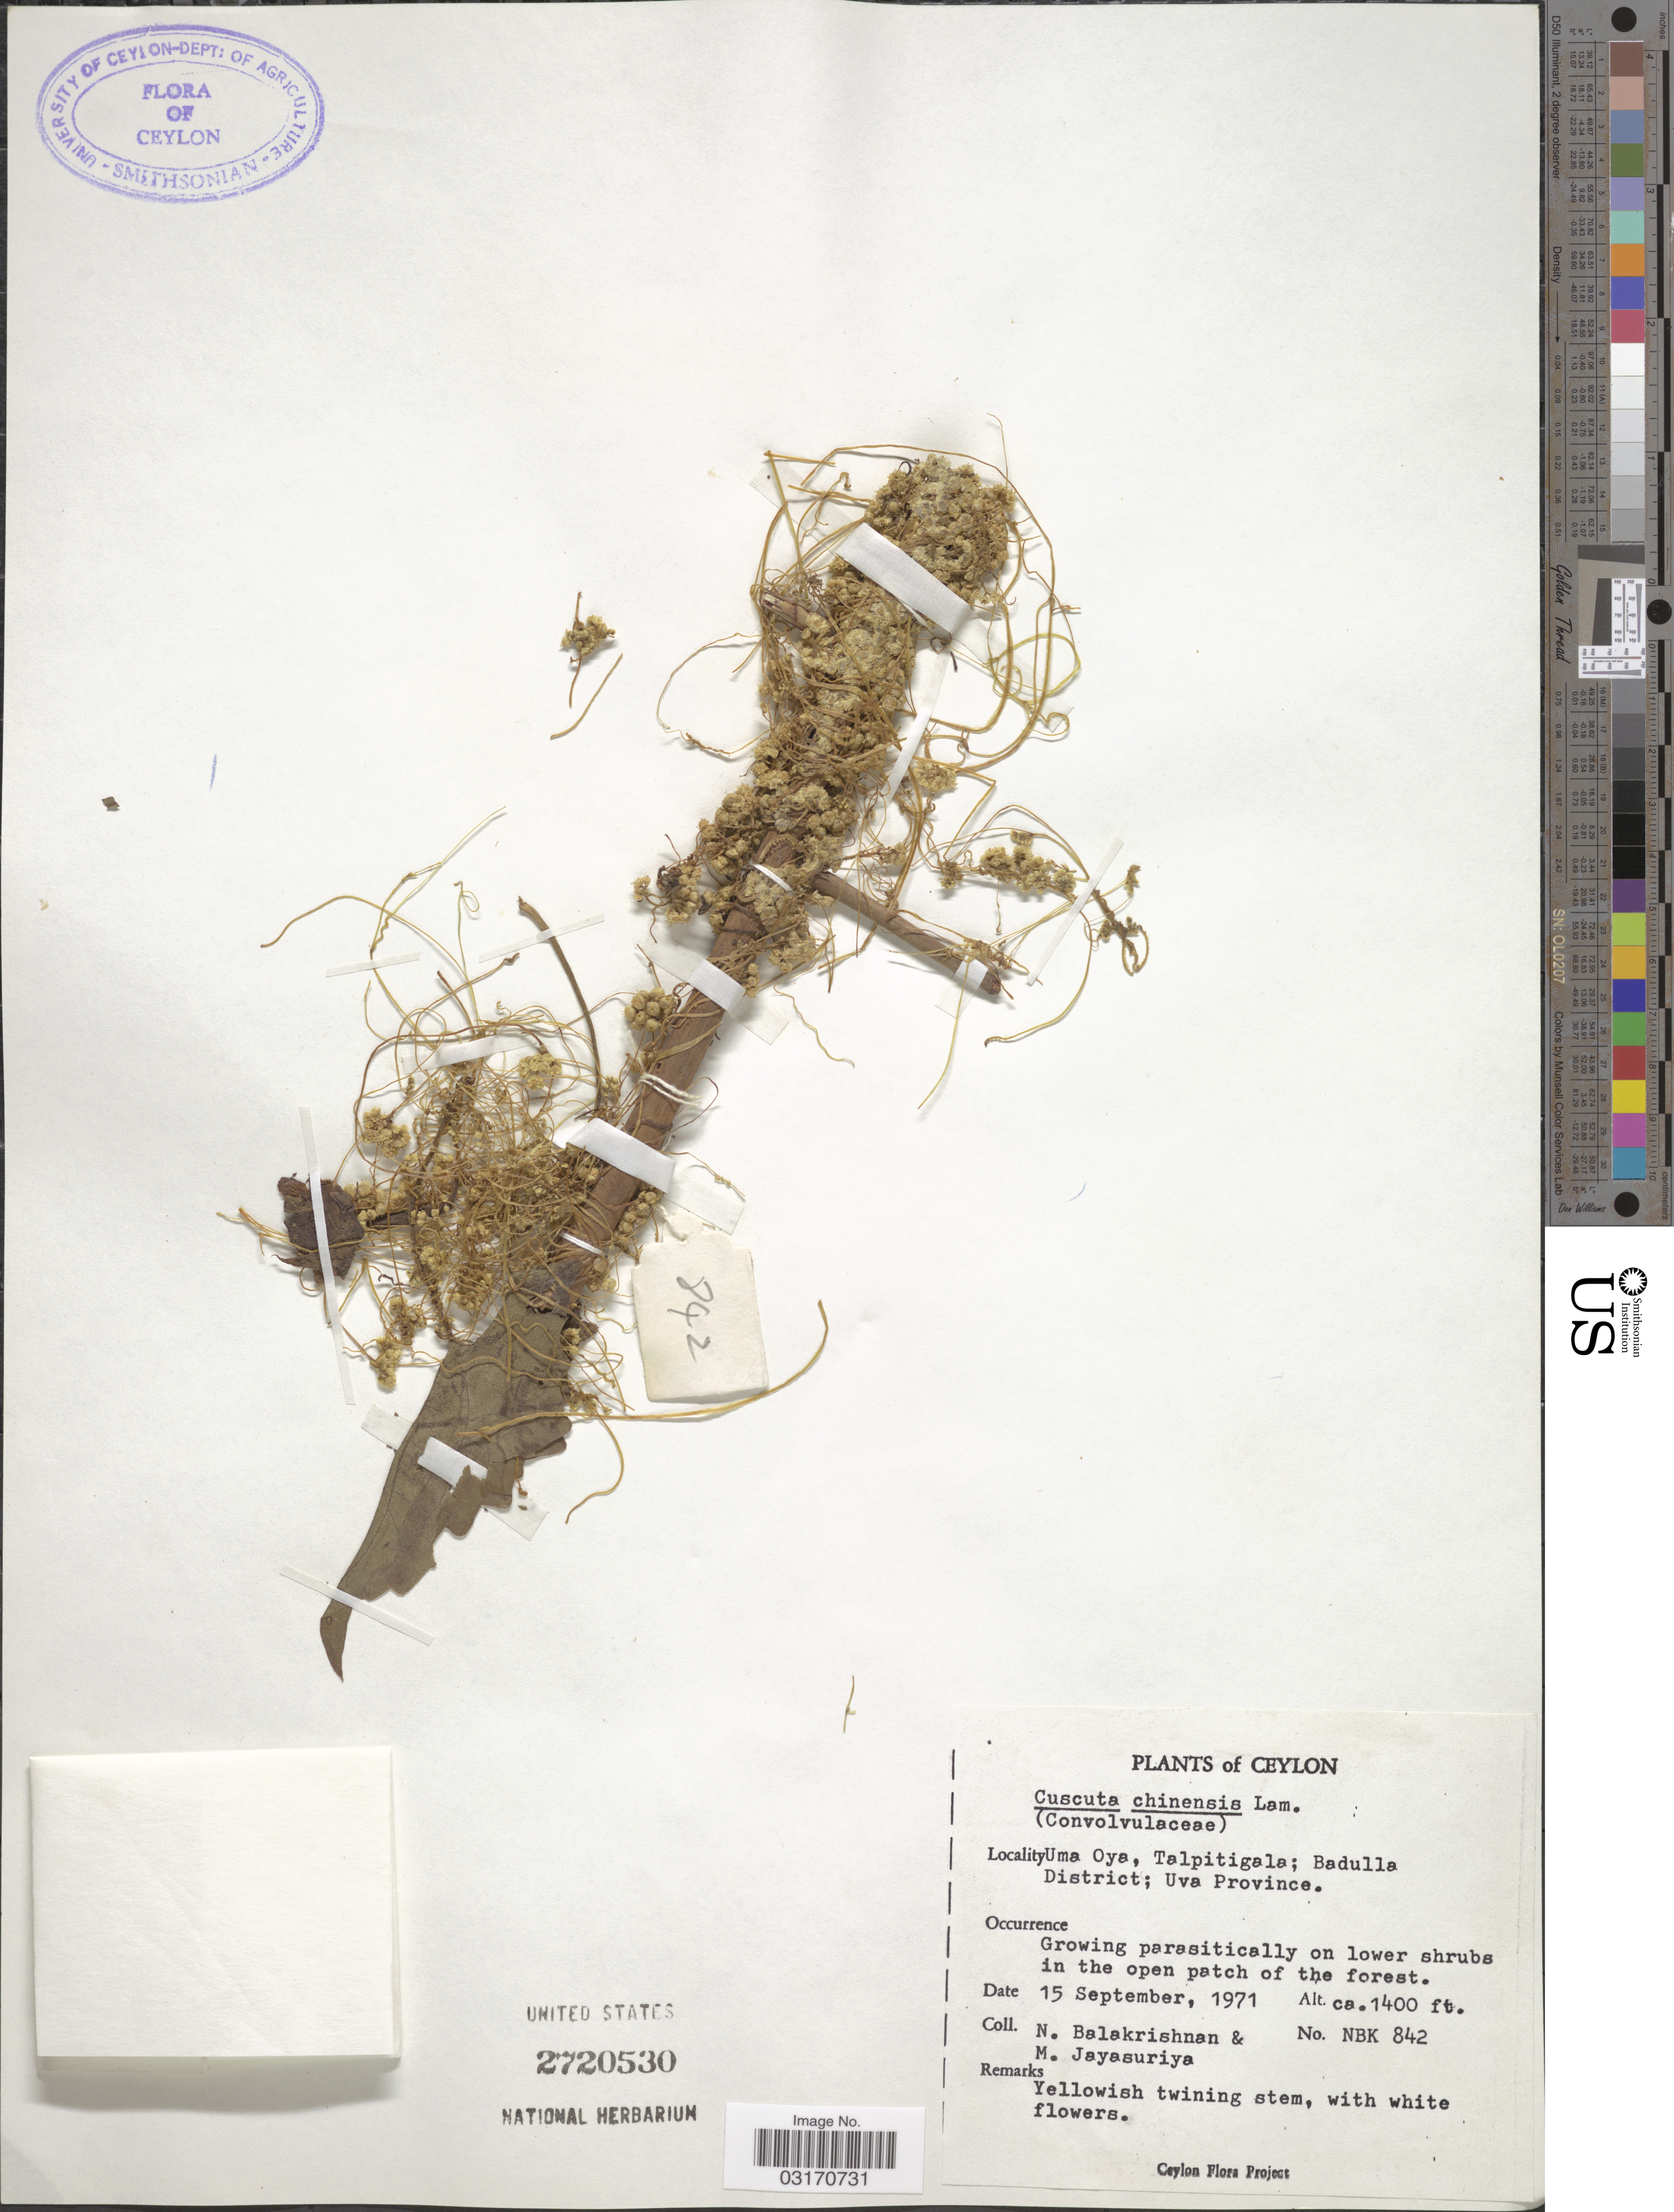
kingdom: Plantae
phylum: Tracheophyta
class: Magnoliopsida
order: Solanales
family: Convolvulaceae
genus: Cuscuta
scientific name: Cuscuta chinensis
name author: Lam.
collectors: N. Balakrishnan & M. Jayasuriya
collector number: NBK842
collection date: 1971-09-15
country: Sri Lanka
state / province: Uva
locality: Ceylon. Uma Oya, Talpitigala; Badulla District; Uva Province.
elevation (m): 427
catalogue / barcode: US 2720530